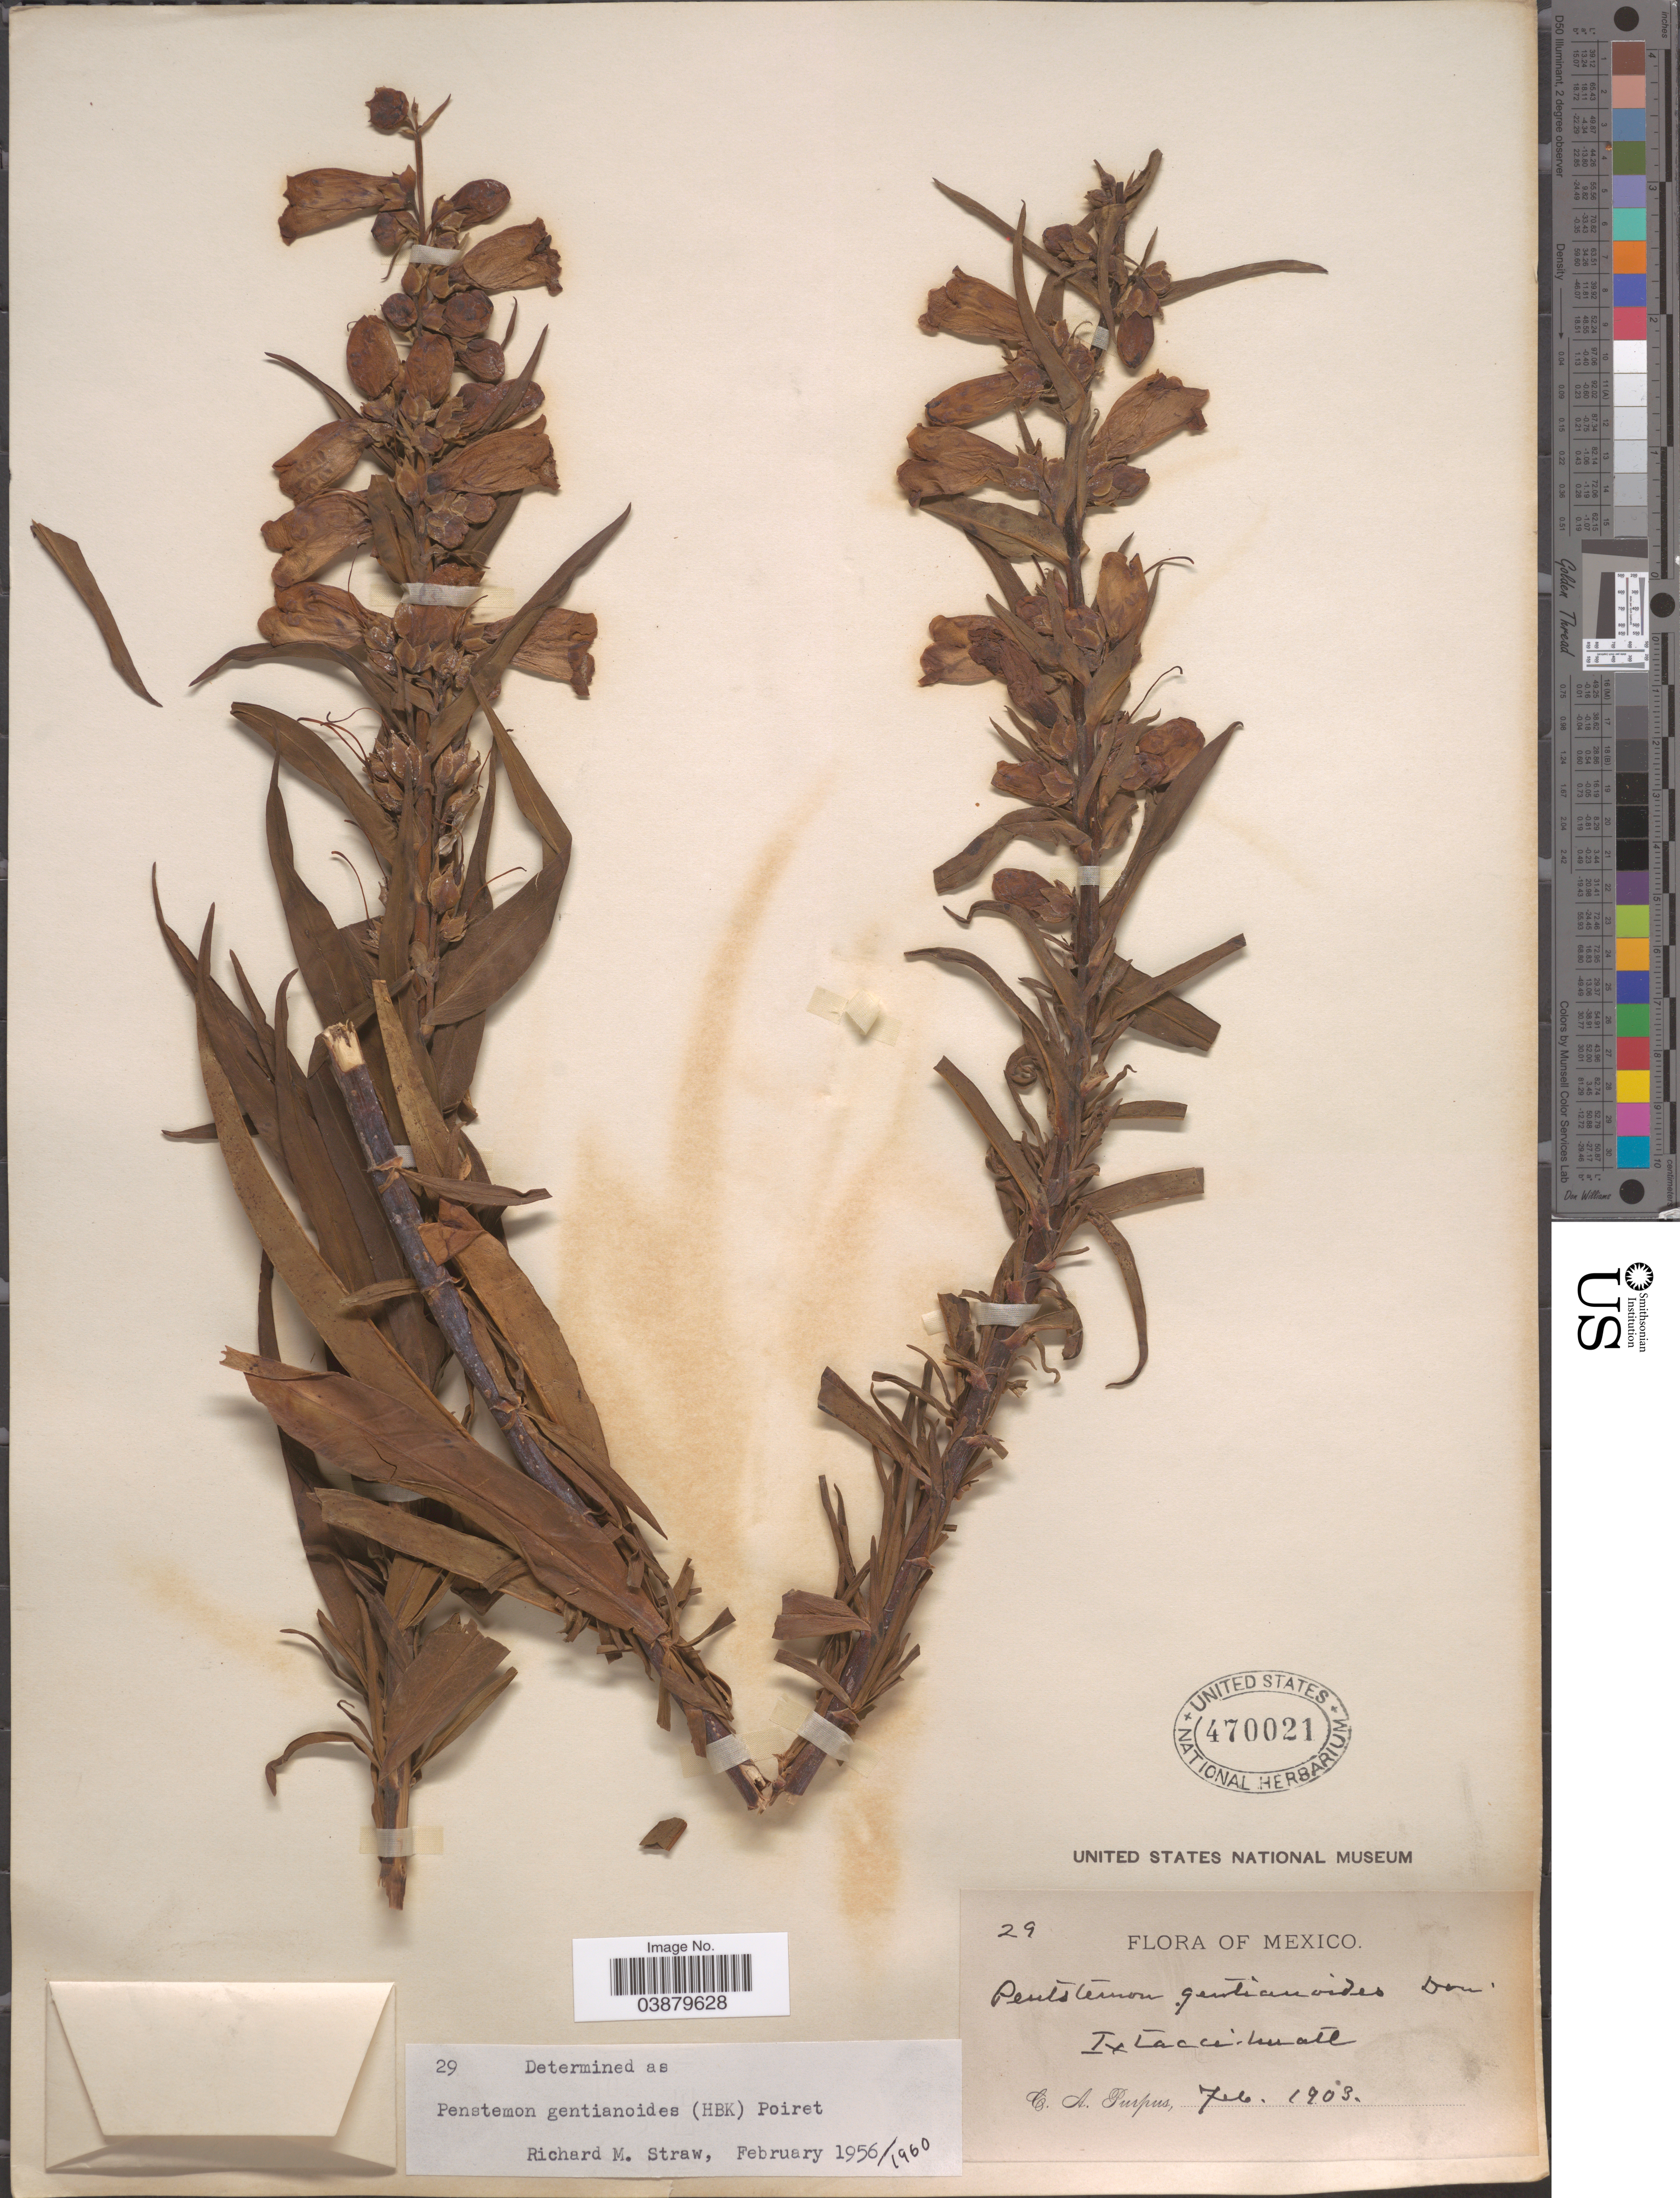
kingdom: Plantae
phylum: Tracheophyta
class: Magnoliopsida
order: Lamiales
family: Plantaginaceae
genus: Penstemon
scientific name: Penstemon gentianoides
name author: (Kunth) Poir.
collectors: C. A. Purpus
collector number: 29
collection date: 1903-02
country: Mexico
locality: Ixtaccihuatl.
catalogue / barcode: US 470021